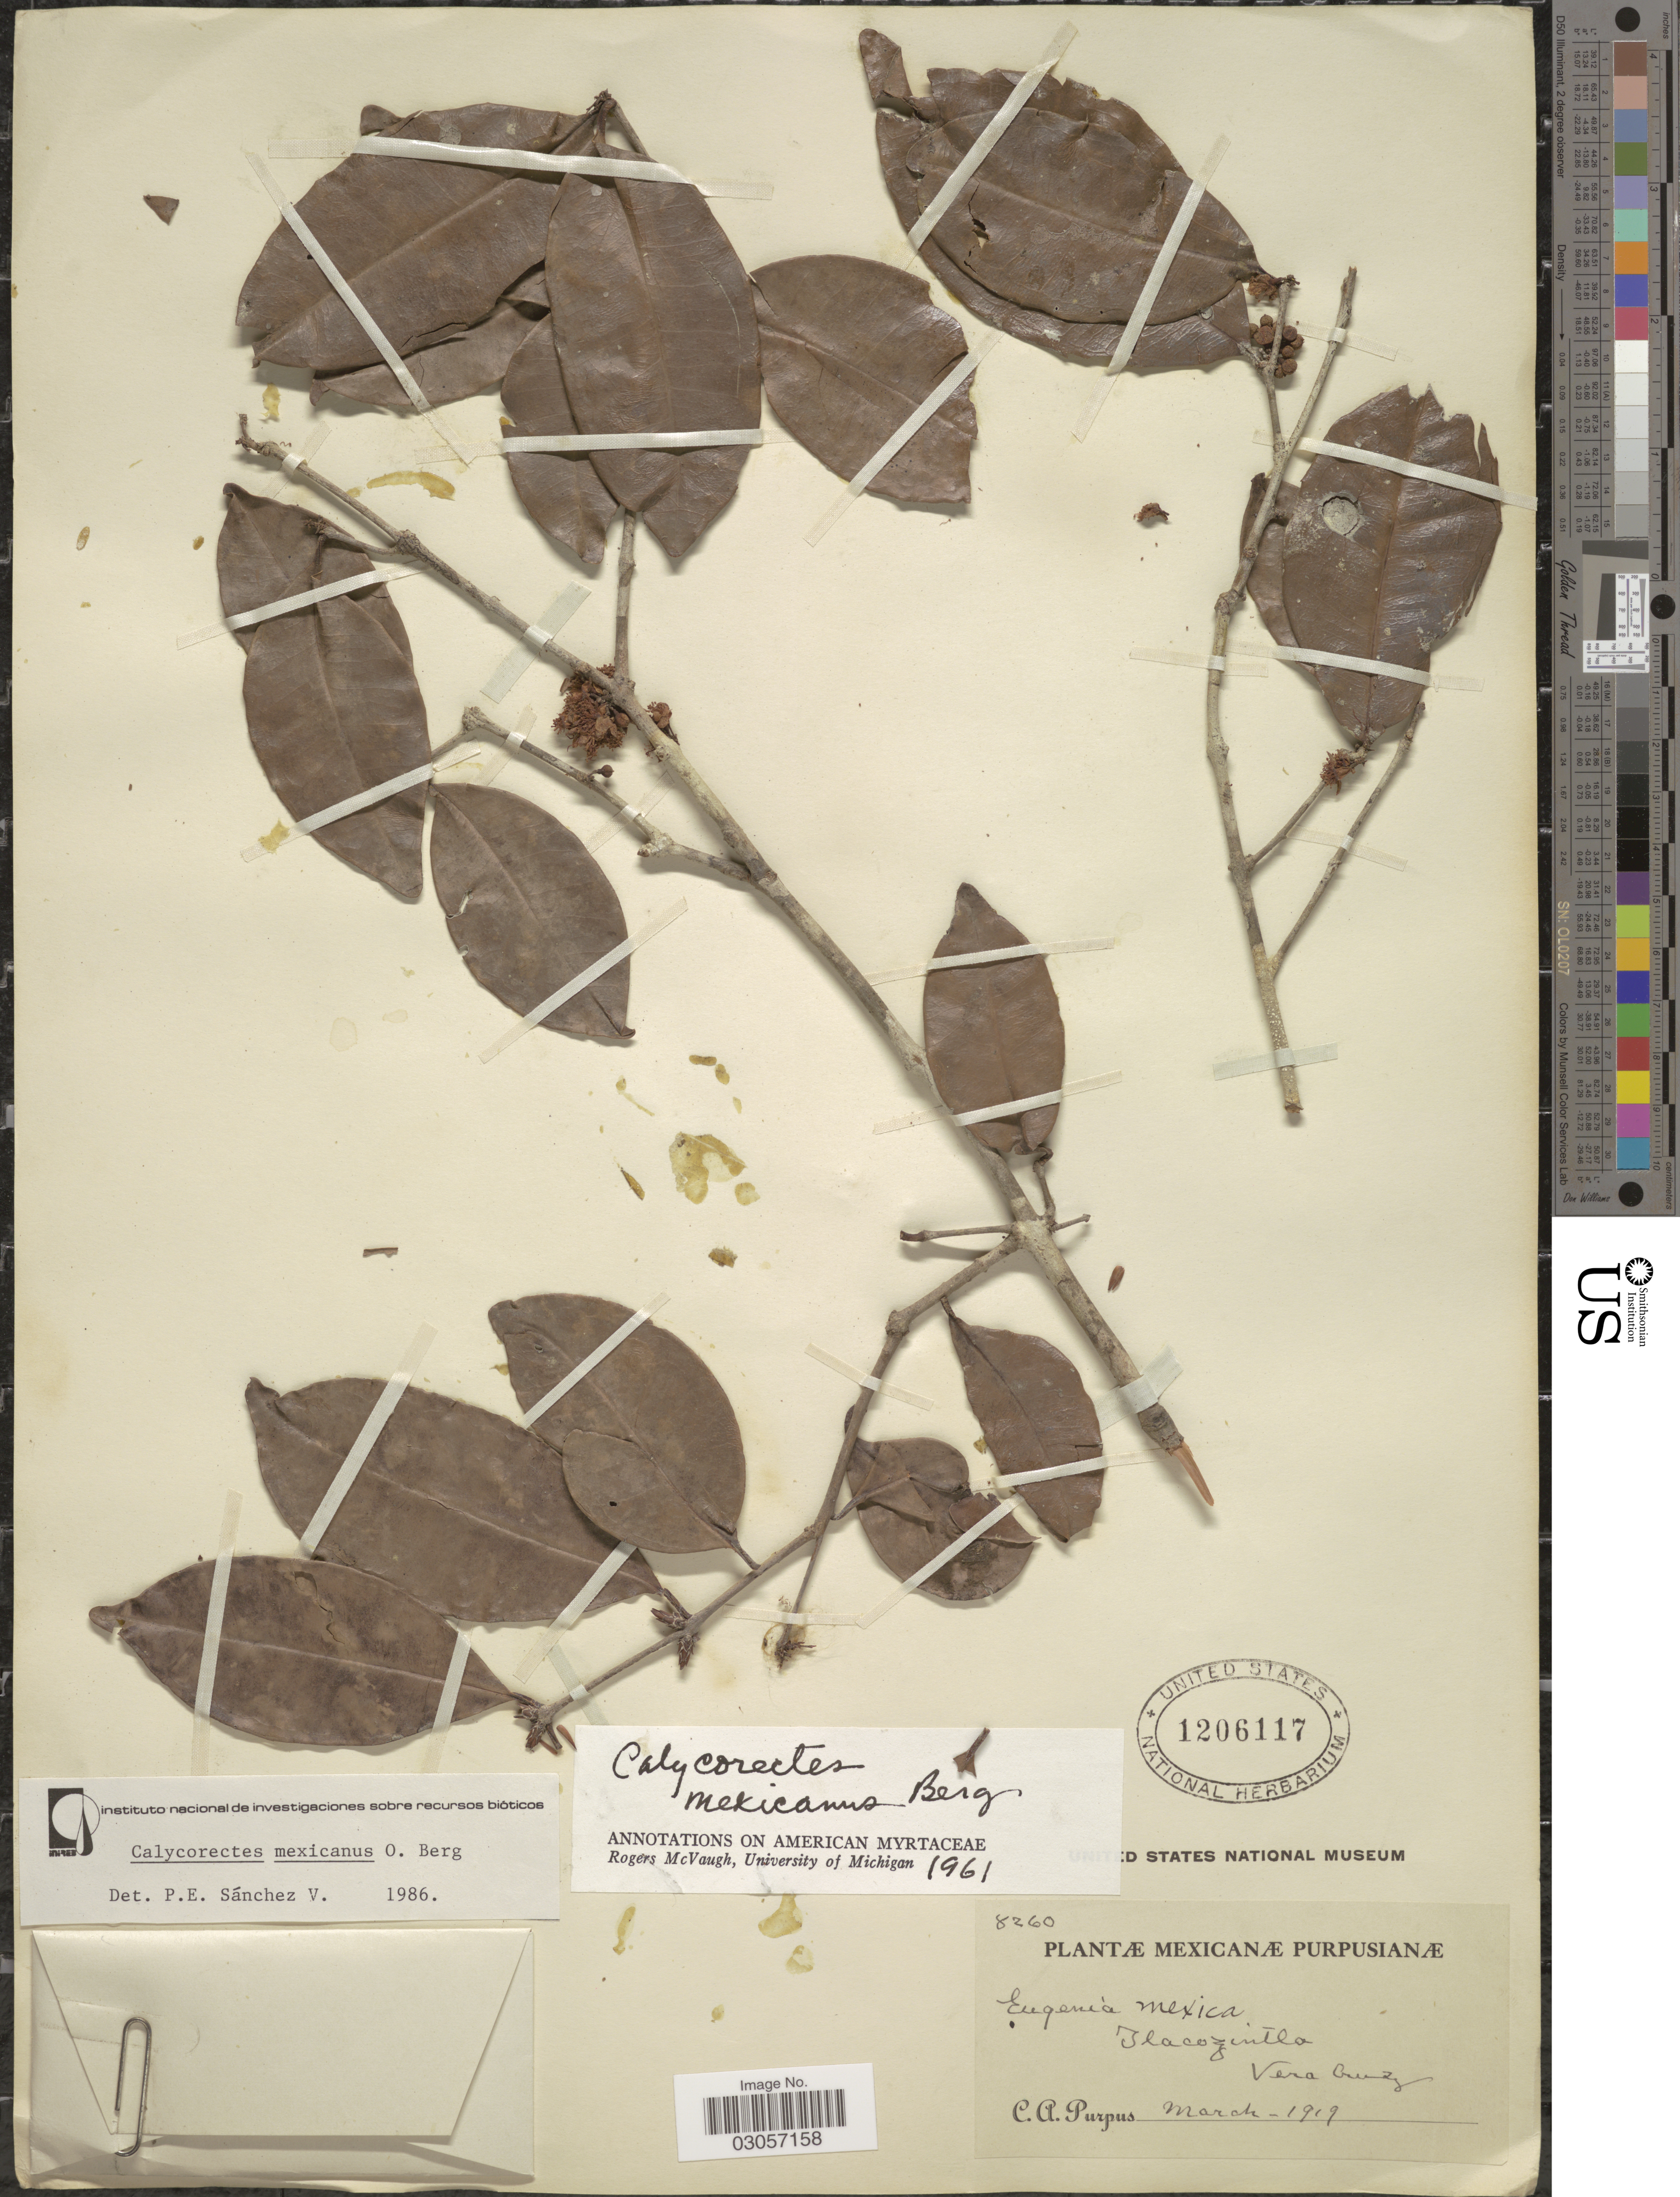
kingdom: Plantae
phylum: Tracheophyta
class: Magnoliopsida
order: Myrtales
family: Myrtaceae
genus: Eugenia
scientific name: Eugenia rinconiensis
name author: Mattos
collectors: C. A. Purpus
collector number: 8260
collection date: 1919-03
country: Mexico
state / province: Veracruz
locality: Ilacozintla, Vera Cruz.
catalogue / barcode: US 1206117